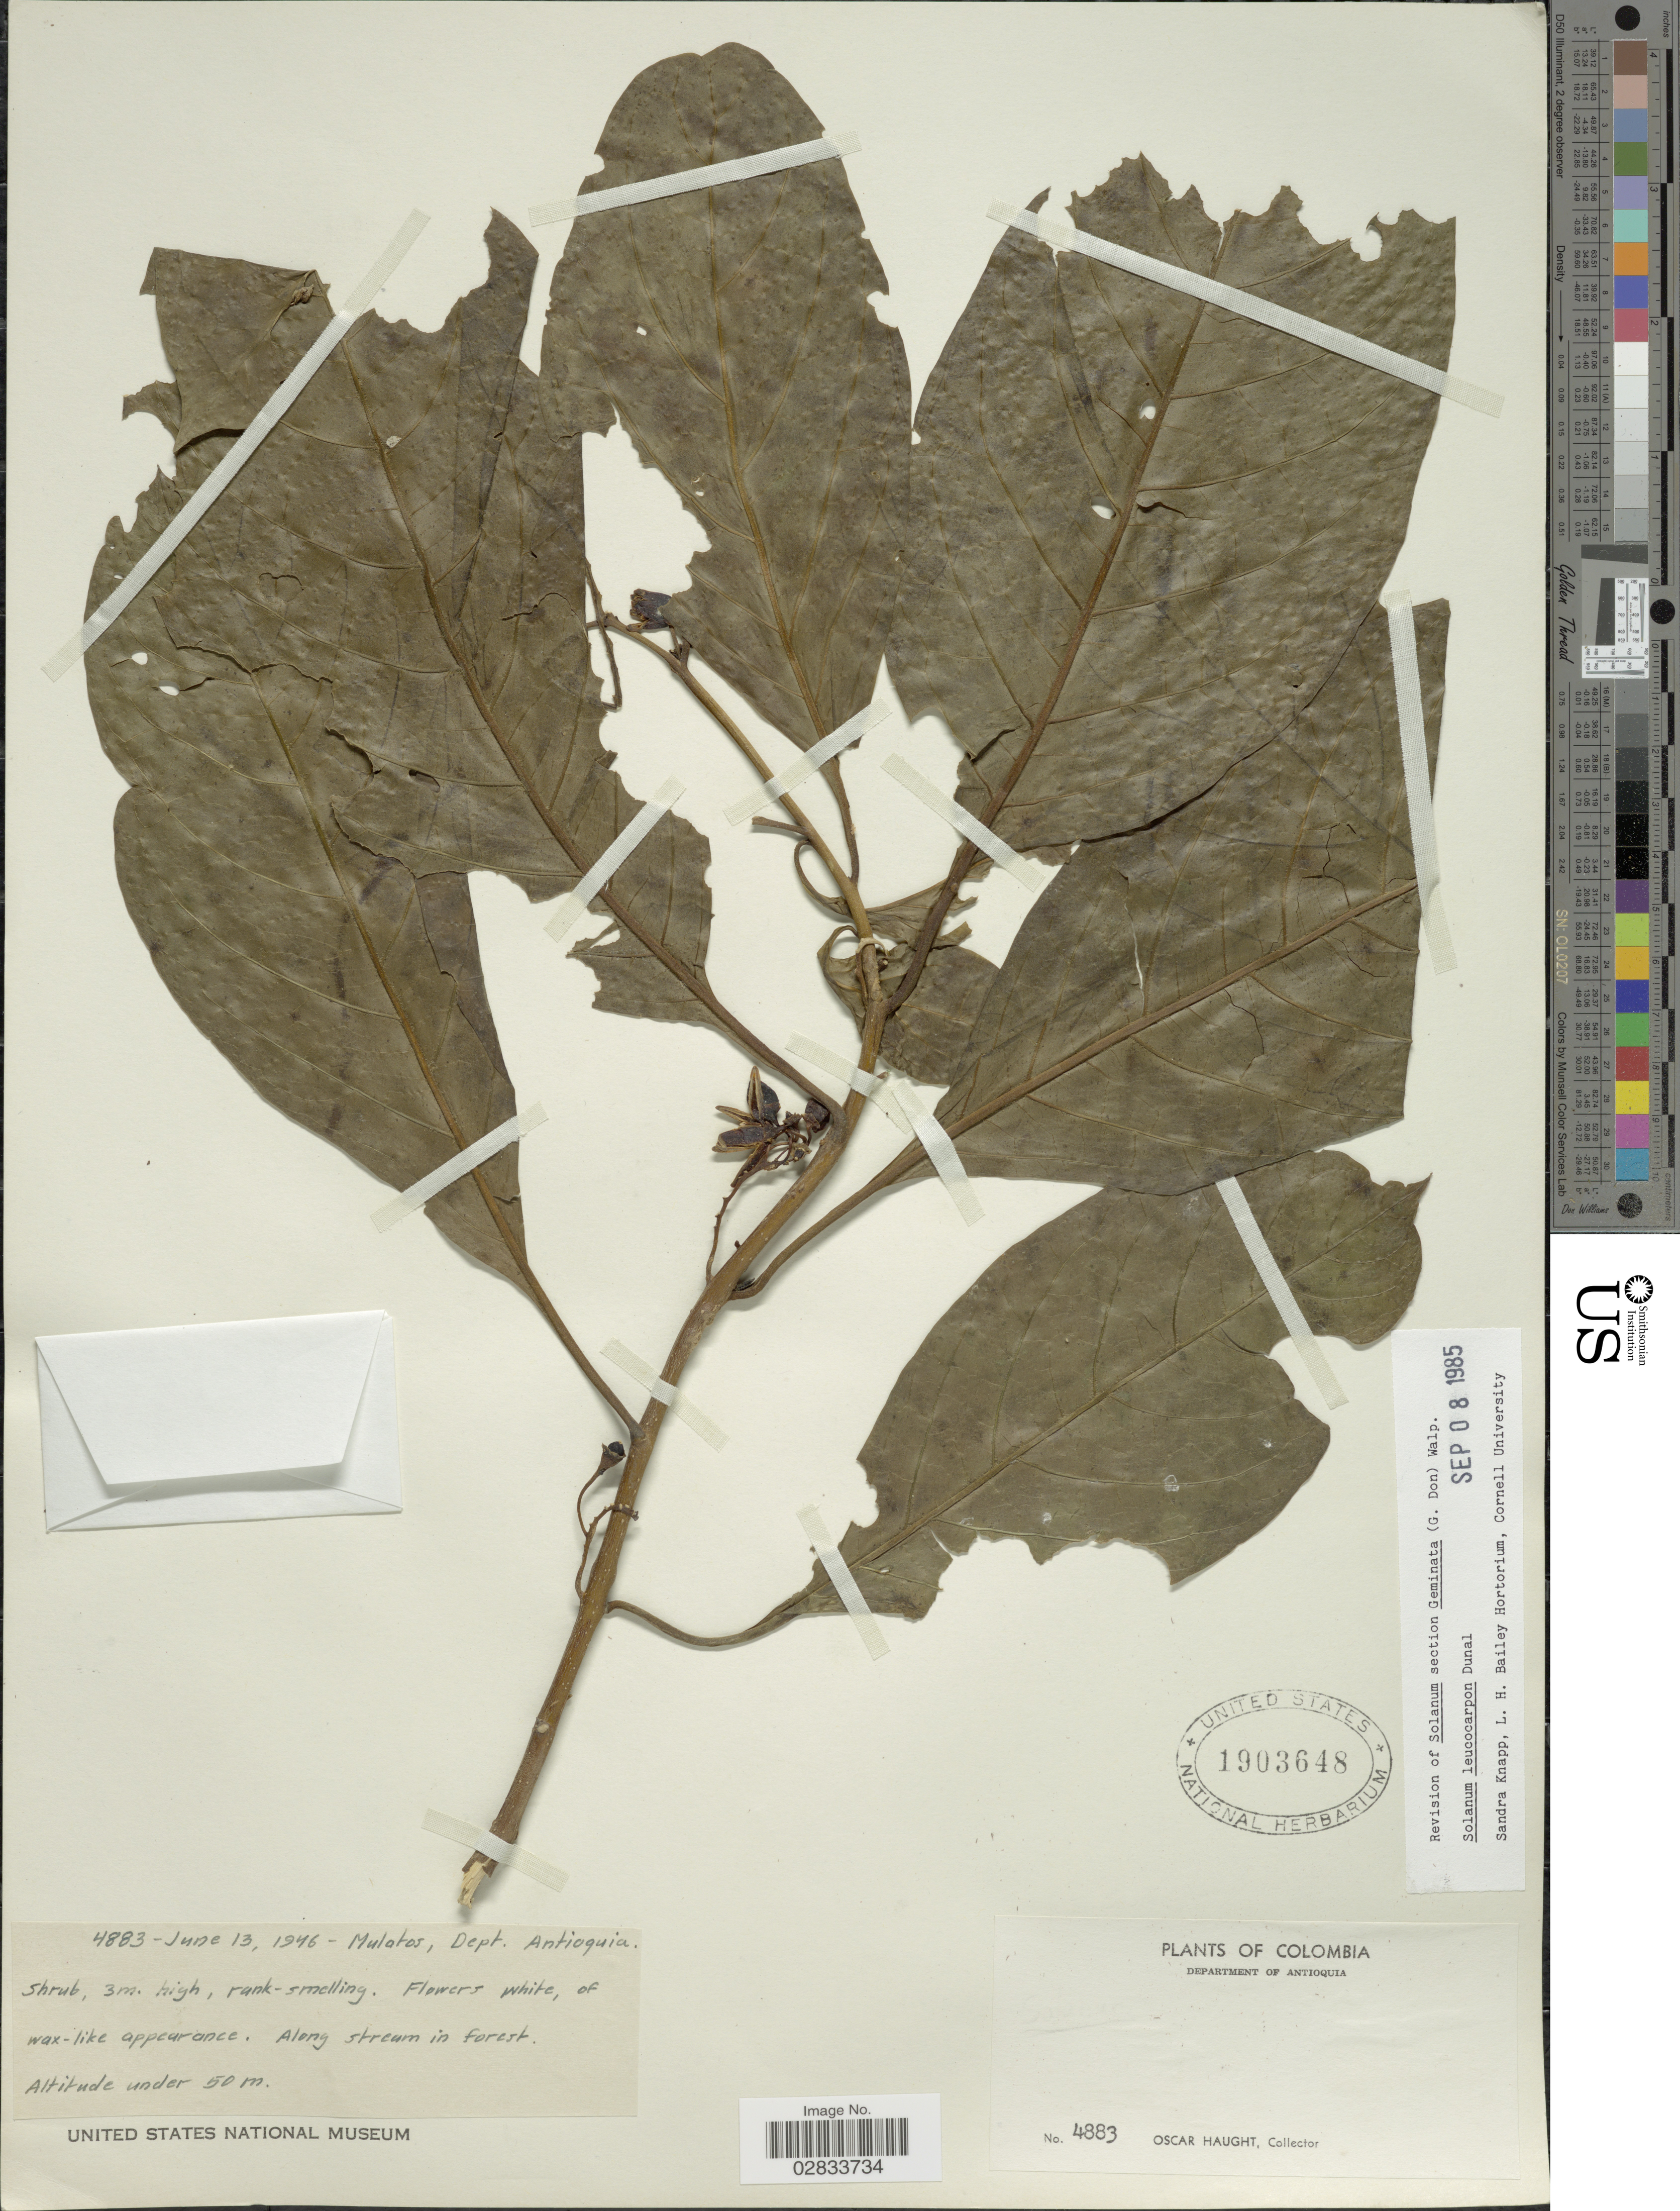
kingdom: Plantae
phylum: Tracheophyta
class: Magnoliopsida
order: Solanales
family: Solanaceae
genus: Solanum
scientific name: Solanum leucocarpon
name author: Dunal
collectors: O. Haught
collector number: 4883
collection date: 1946-06-13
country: Colombia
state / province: Antioquia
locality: Mulatos, Department of Antioquia, Along stream in forest.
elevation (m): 50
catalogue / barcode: US 1903648